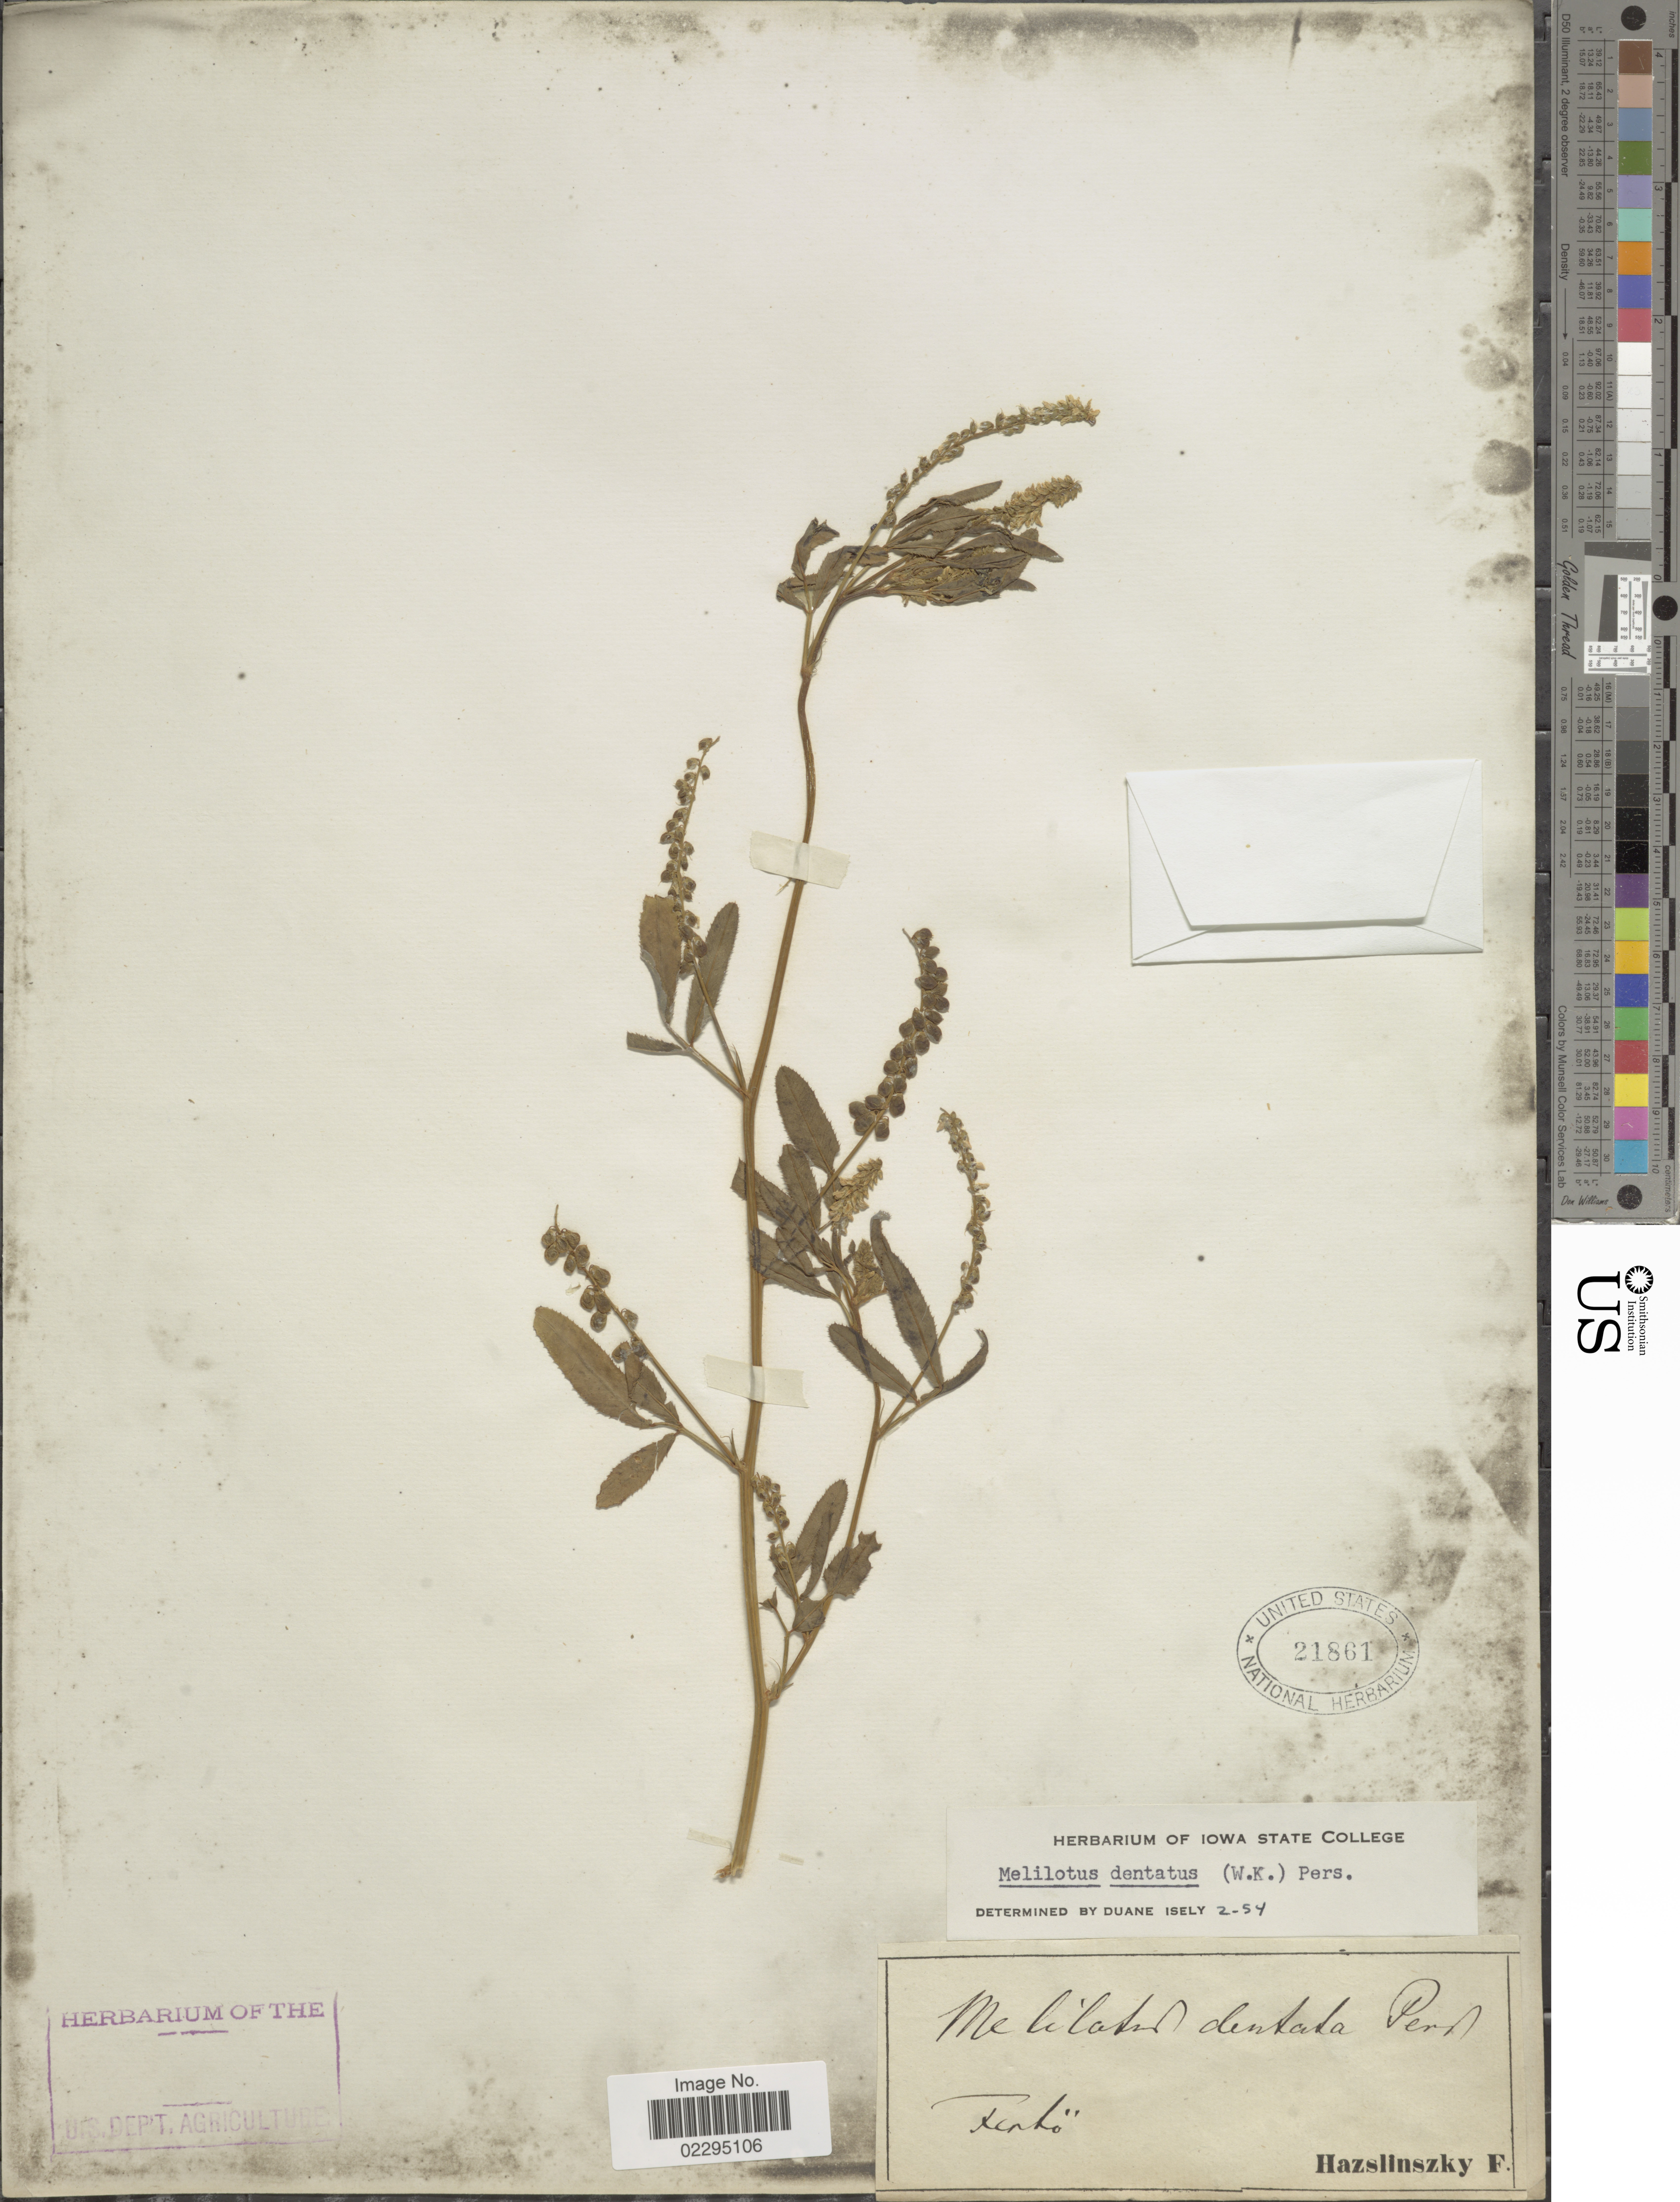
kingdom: Plantae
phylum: Tracheophyta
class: Magnoliopsida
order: Fabales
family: Fabaceae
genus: Melilotus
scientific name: Melilotus dentatus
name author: (Waldst. & Kit.) Pers.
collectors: F. Hazslinszky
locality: Fento [interpreted]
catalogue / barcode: US 21861